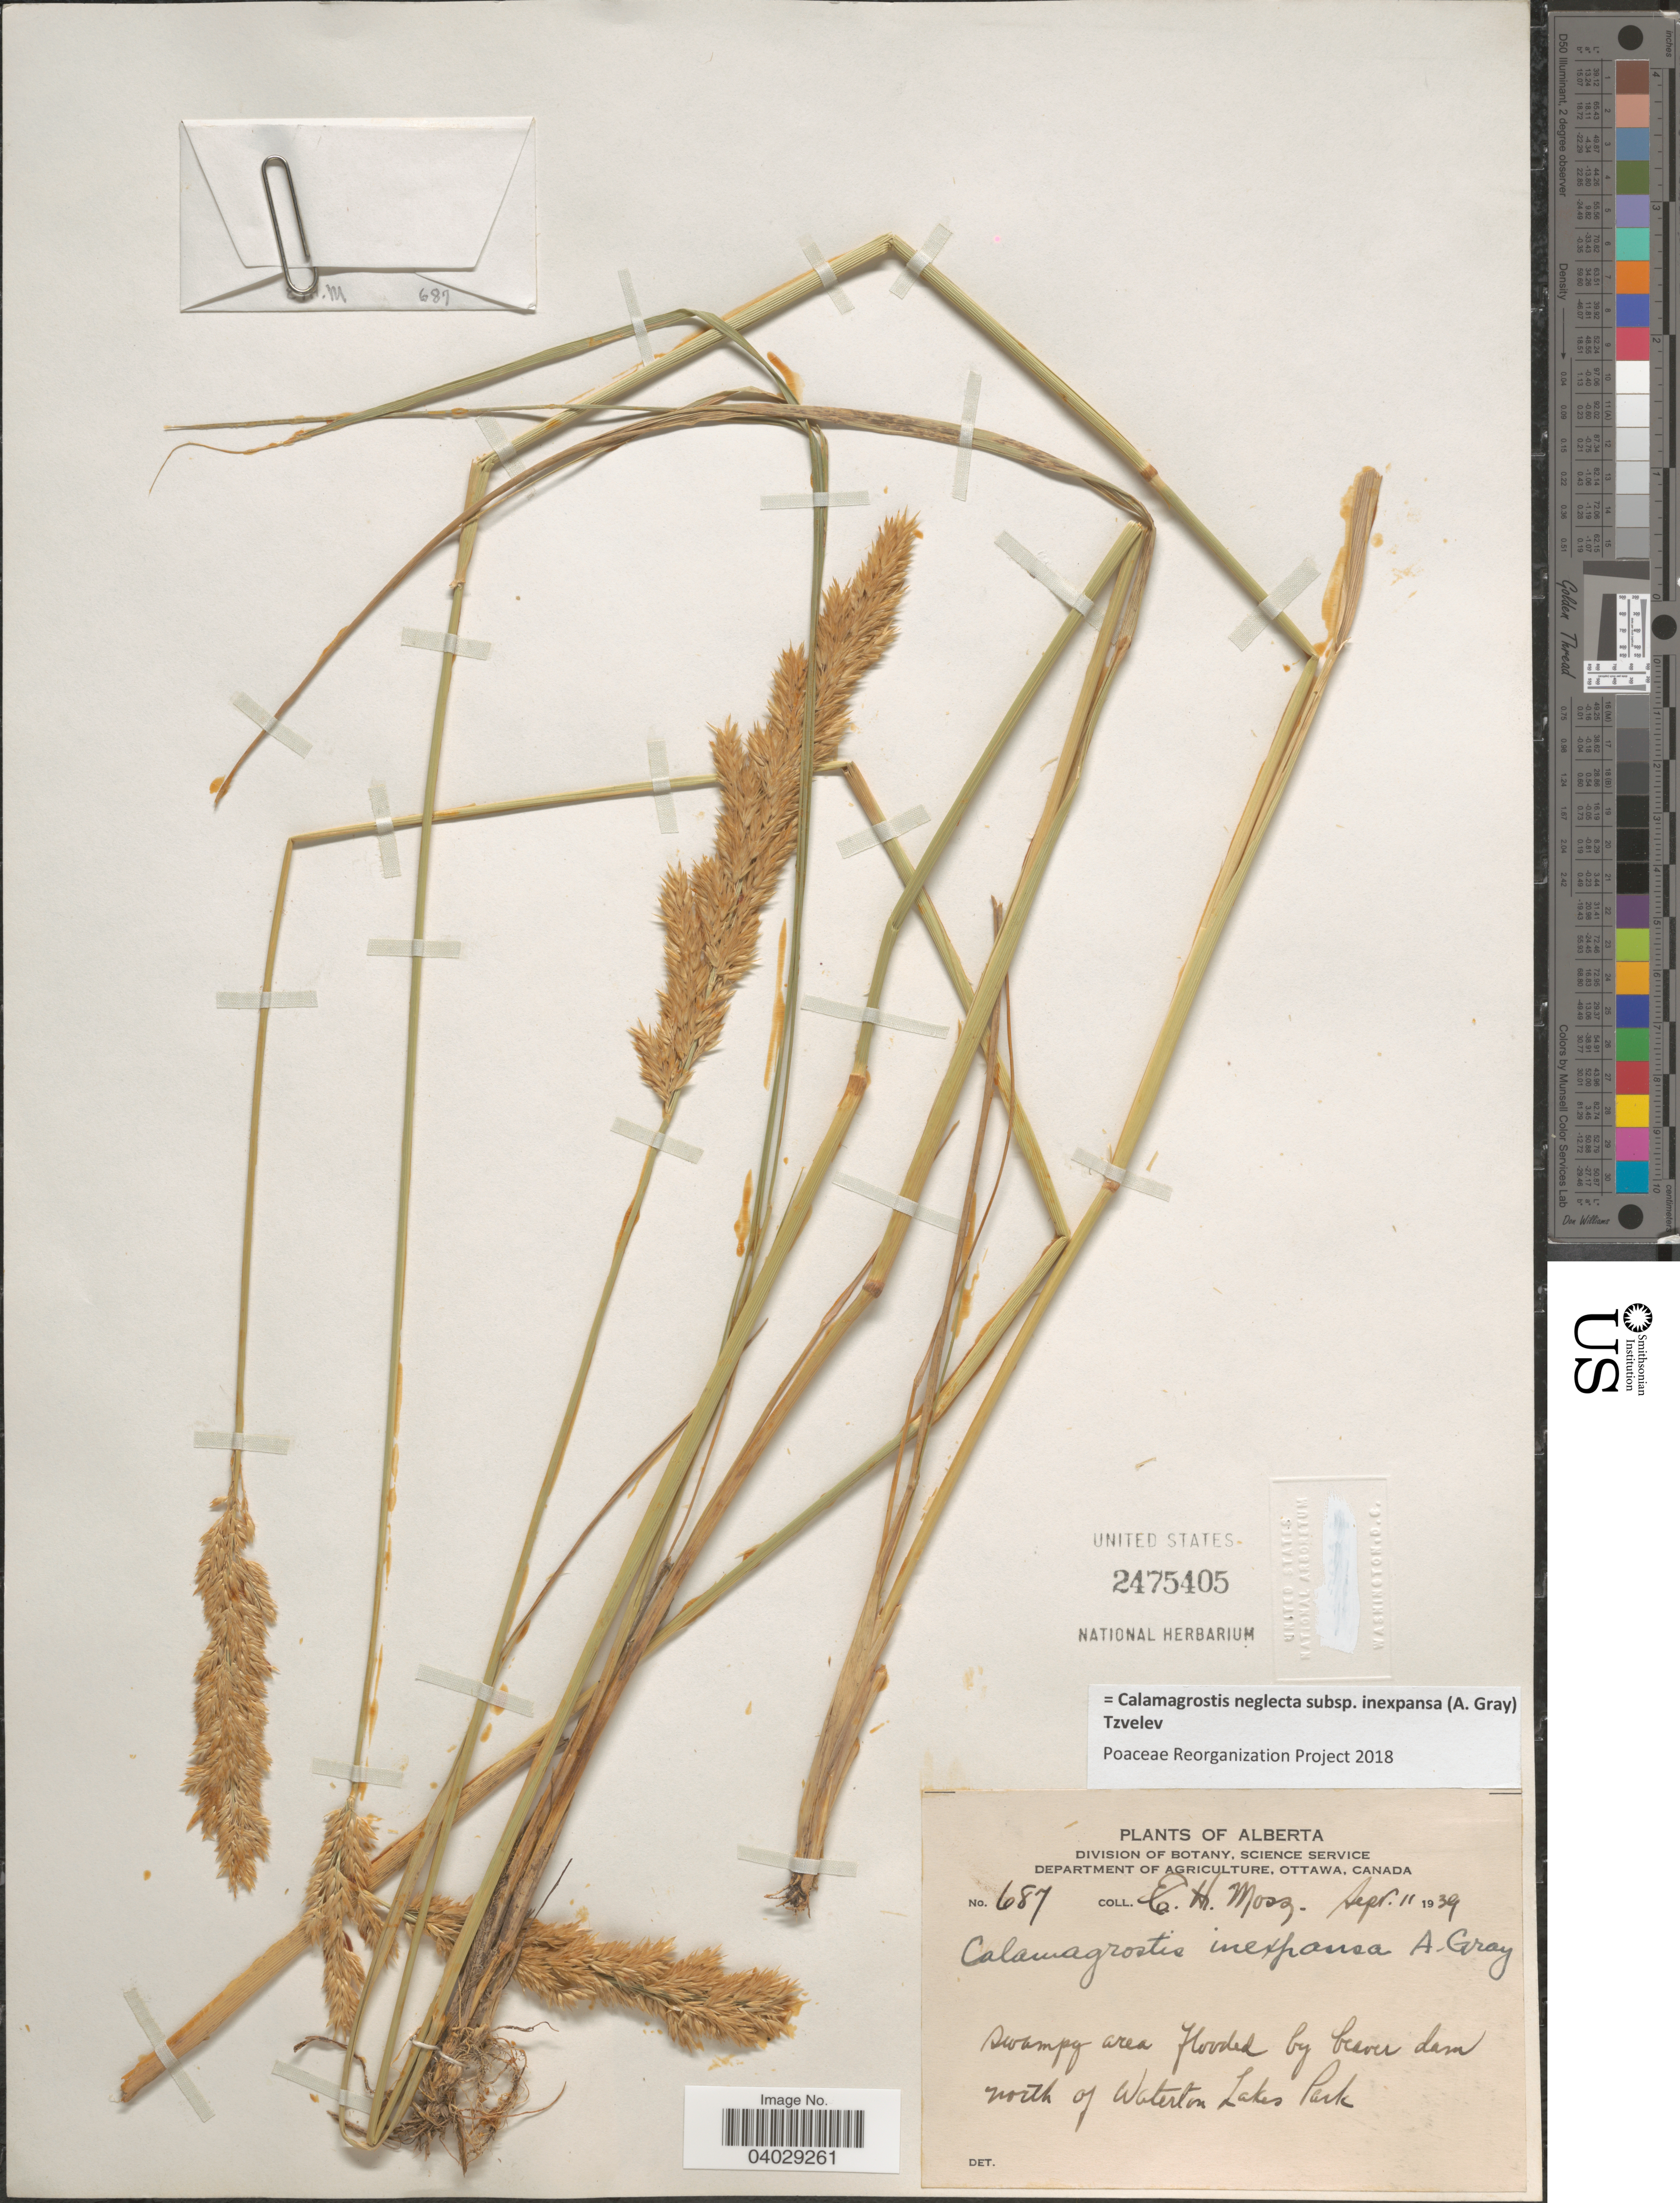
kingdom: Plantae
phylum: Tracheophyta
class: Liliopsida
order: Poales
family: Poaceae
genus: Calamagrostis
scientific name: Calamagrostis neglecta subsp. inexpansa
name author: (A. Gray) Tzvelev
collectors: E. Moss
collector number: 687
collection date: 1939-09-11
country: Canada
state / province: Alberta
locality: Swampy area flooded by beaver dam north of Waterton Lakes Park.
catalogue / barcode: US 2475405